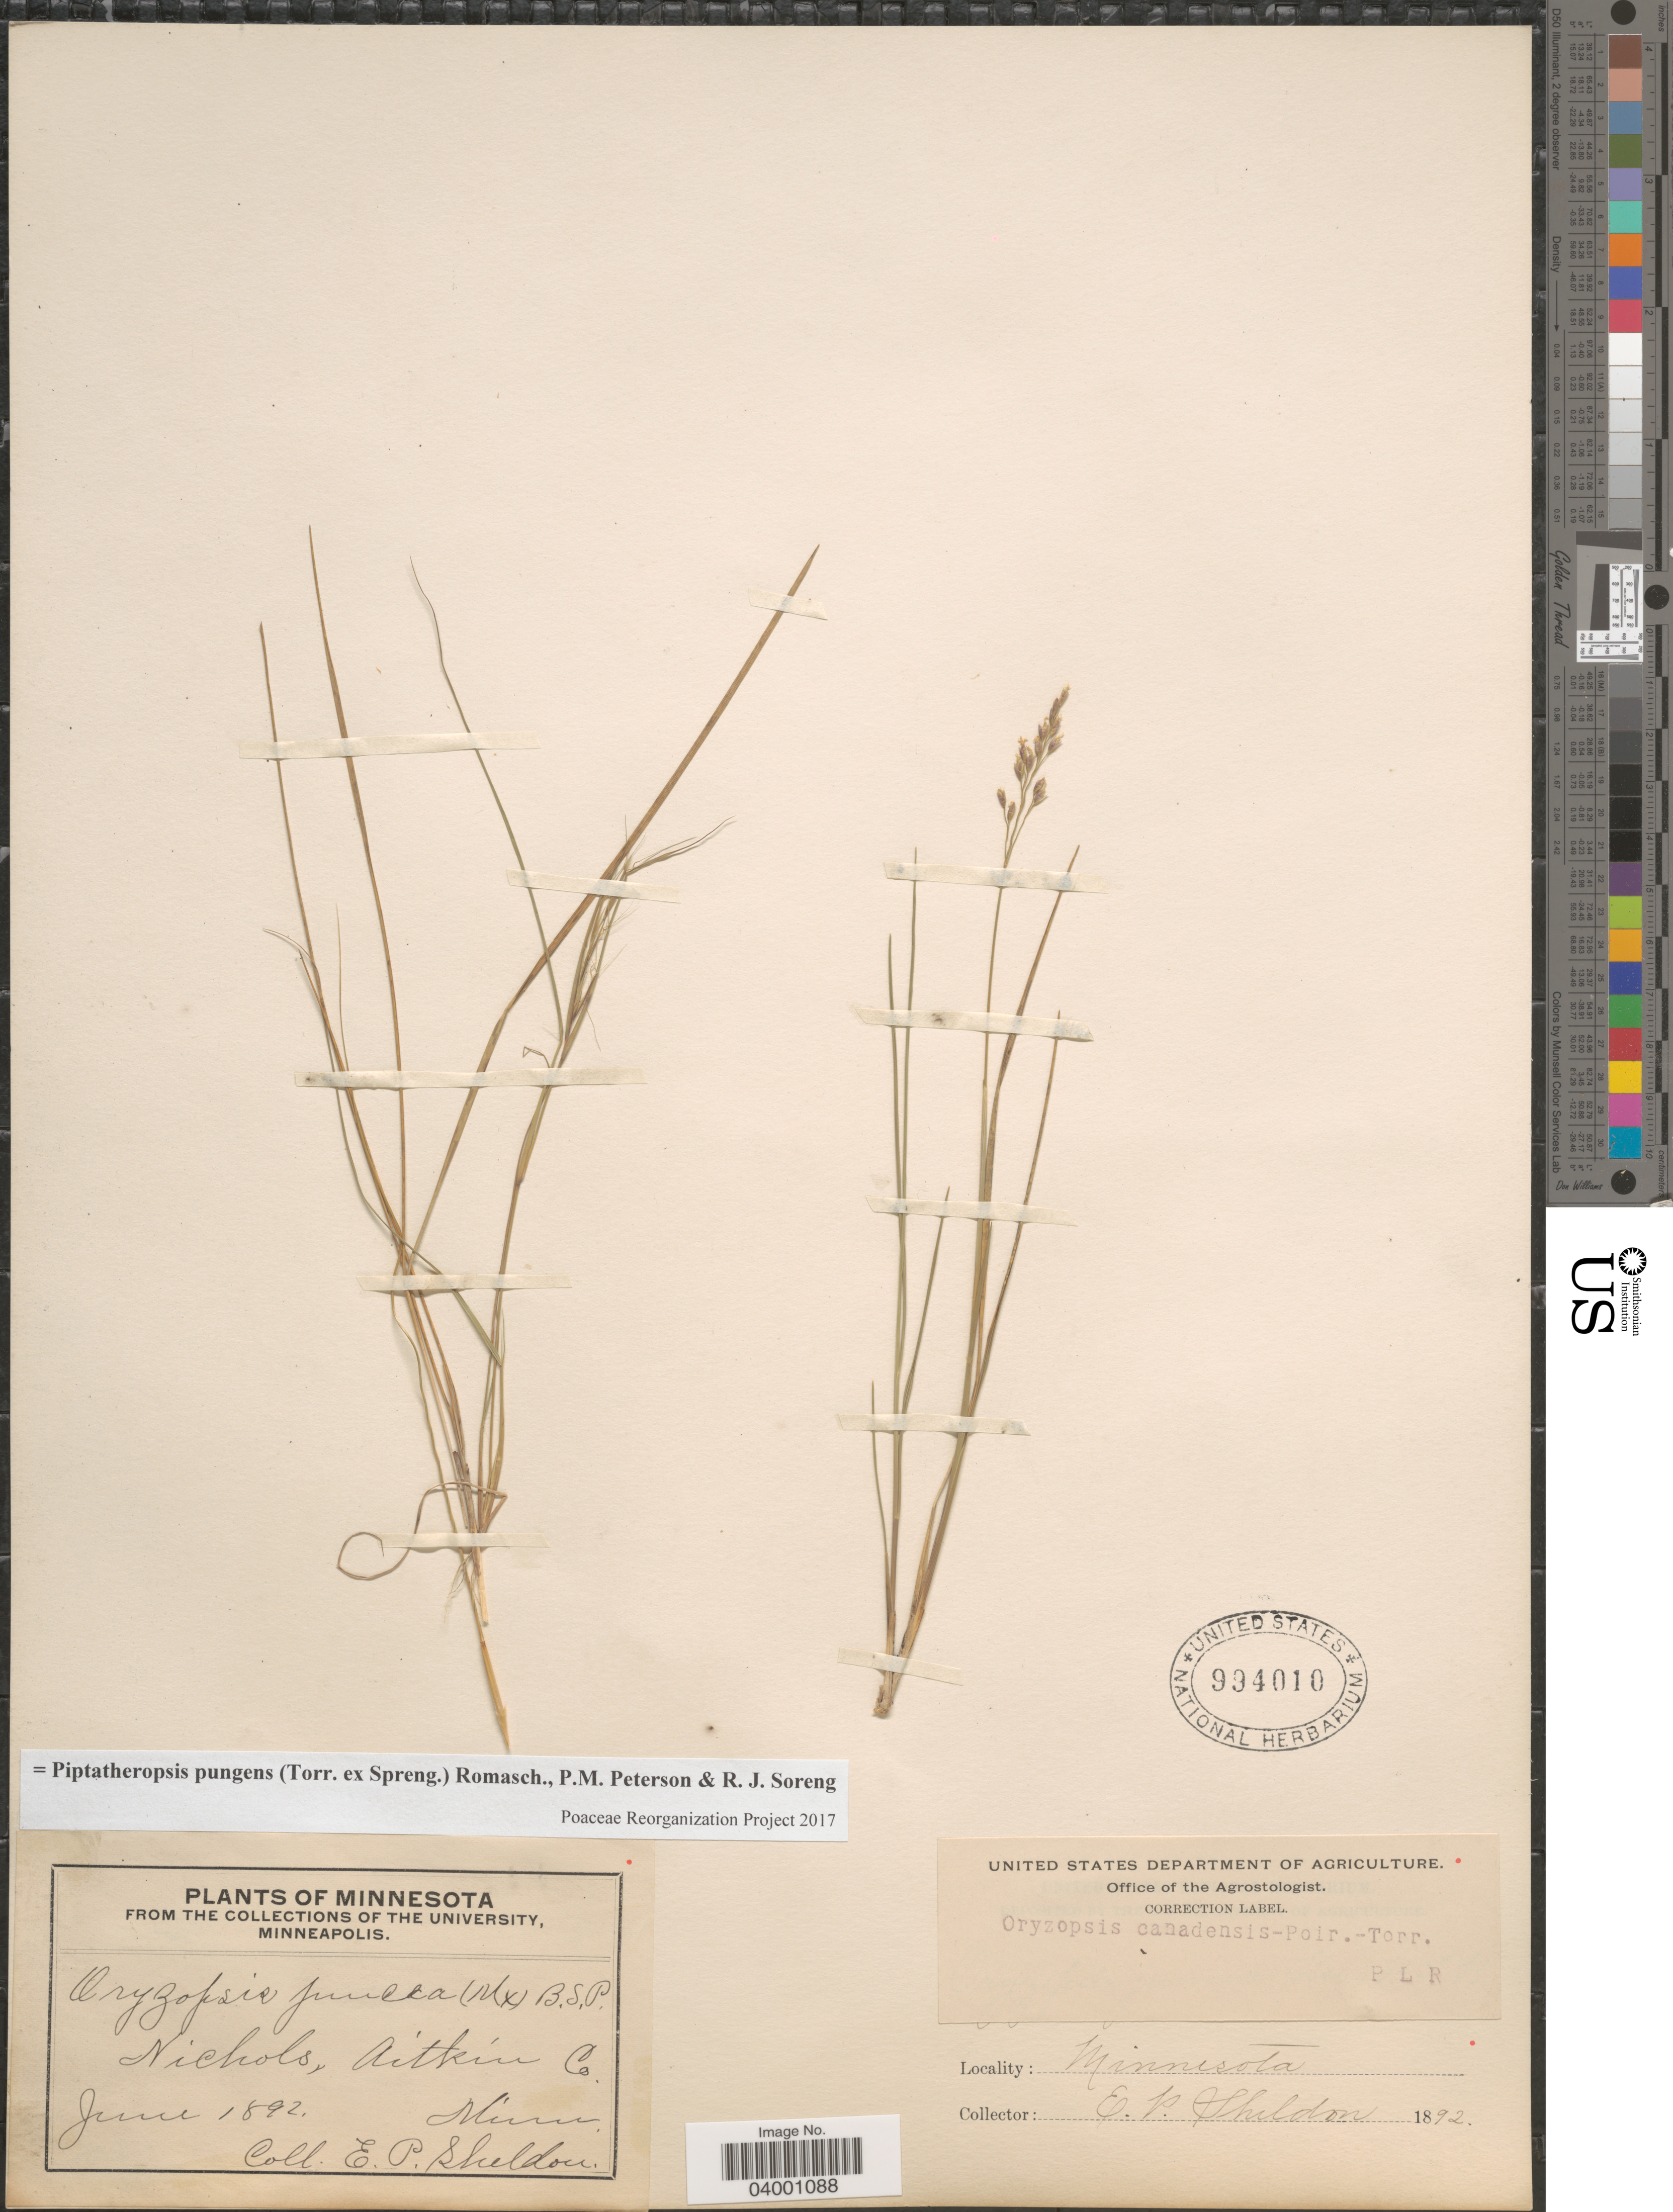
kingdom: Plantae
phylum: Tracheophyta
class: Liliopsida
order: Poales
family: Poaceae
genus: Piptatheropsis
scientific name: Piptatheropsis pungens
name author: (Torr. ex Spreng.) Romasch. et al.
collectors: E. P. Sheldon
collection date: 1892-06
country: United States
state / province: Minnesota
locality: Nichols, Aitkin Co.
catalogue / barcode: US 994010